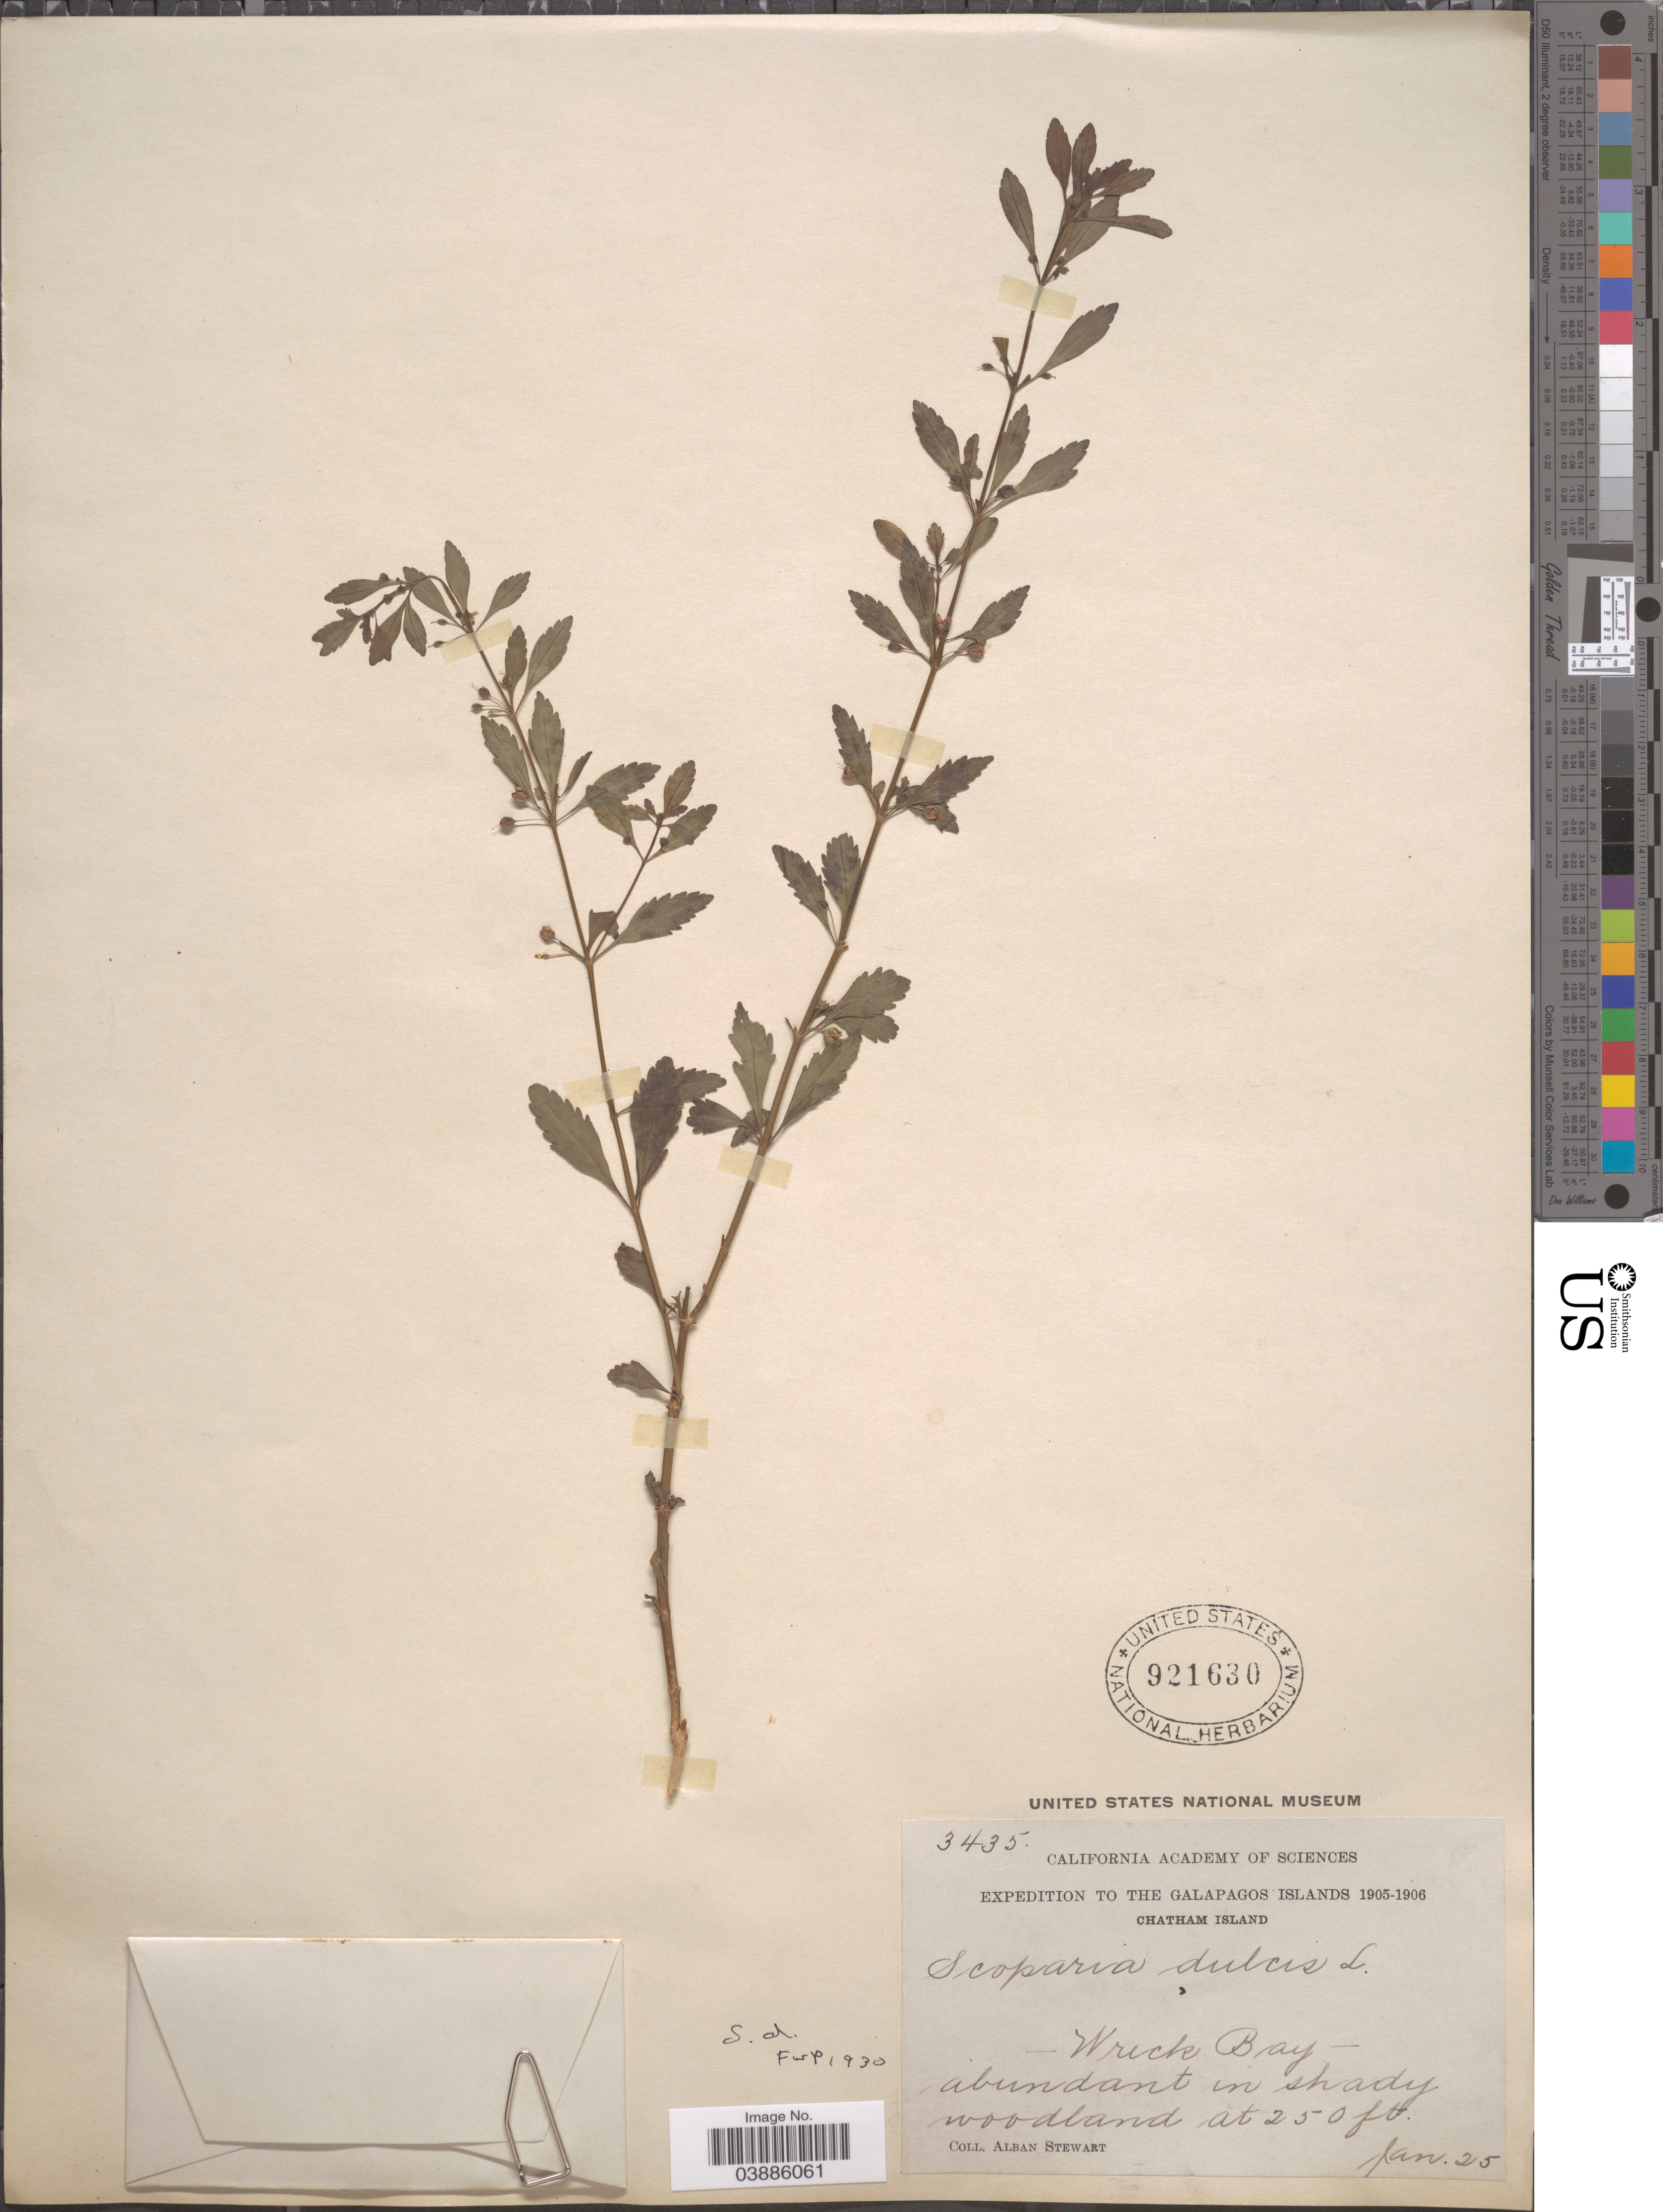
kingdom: Plantae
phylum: Tracheophyta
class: Magnoliopsida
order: Lamiales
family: Plantaginaceae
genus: Scoparia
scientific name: Scoparia dulcis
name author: L.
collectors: A. Stewart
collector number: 3435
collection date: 1905-01-25/1906-01-25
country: Ecuador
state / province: Colón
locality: The Galapagos Islands. Chatham Island. Wreck Bay.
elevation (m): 76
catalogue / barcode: US 921630